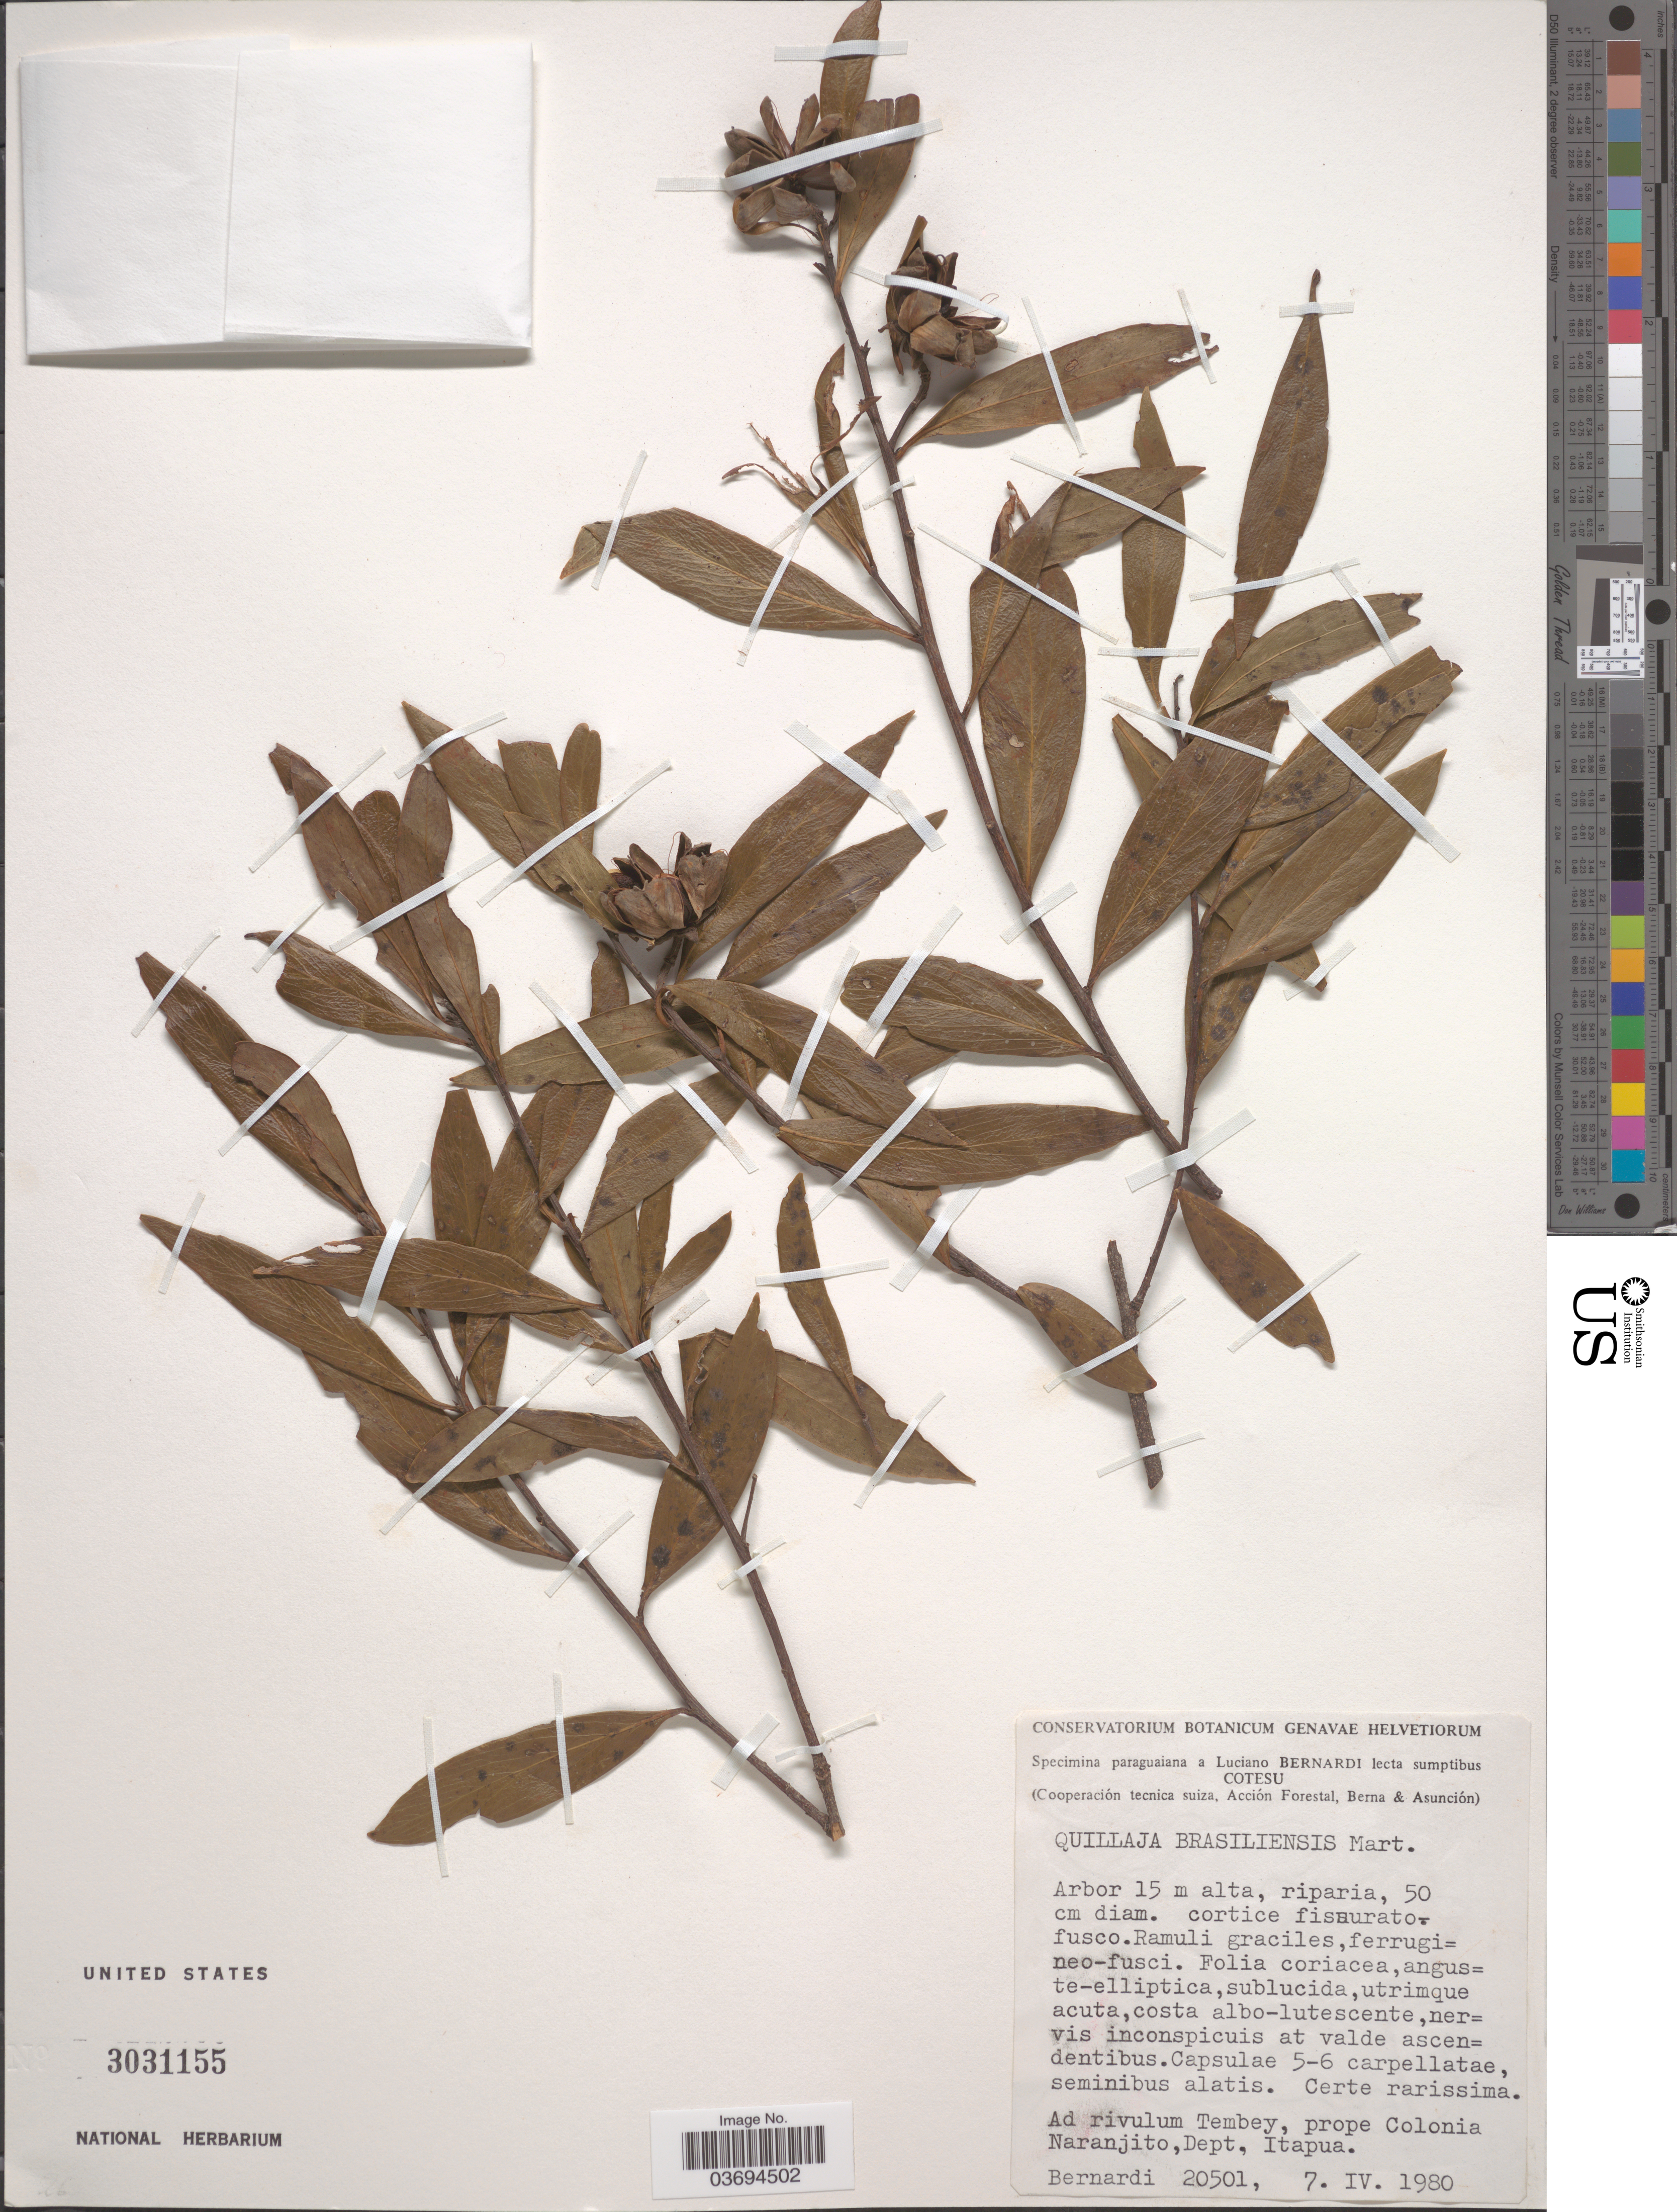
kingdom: Plantae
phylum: Tracheophyta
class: Magnoliopsida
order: Fabales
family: Quillajaceae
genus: Quillaja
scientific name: Quillaja brasiliensis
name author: (A. St.-Hil. & Tul.) Mart.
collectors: L. Bernardi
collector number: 20501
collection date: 1980-04-07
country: Paraguay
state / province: Itapua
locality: Ad rivulum Tembey, prope Colonia Naranjito, Dept. Itapua.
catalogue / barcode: US 3031155